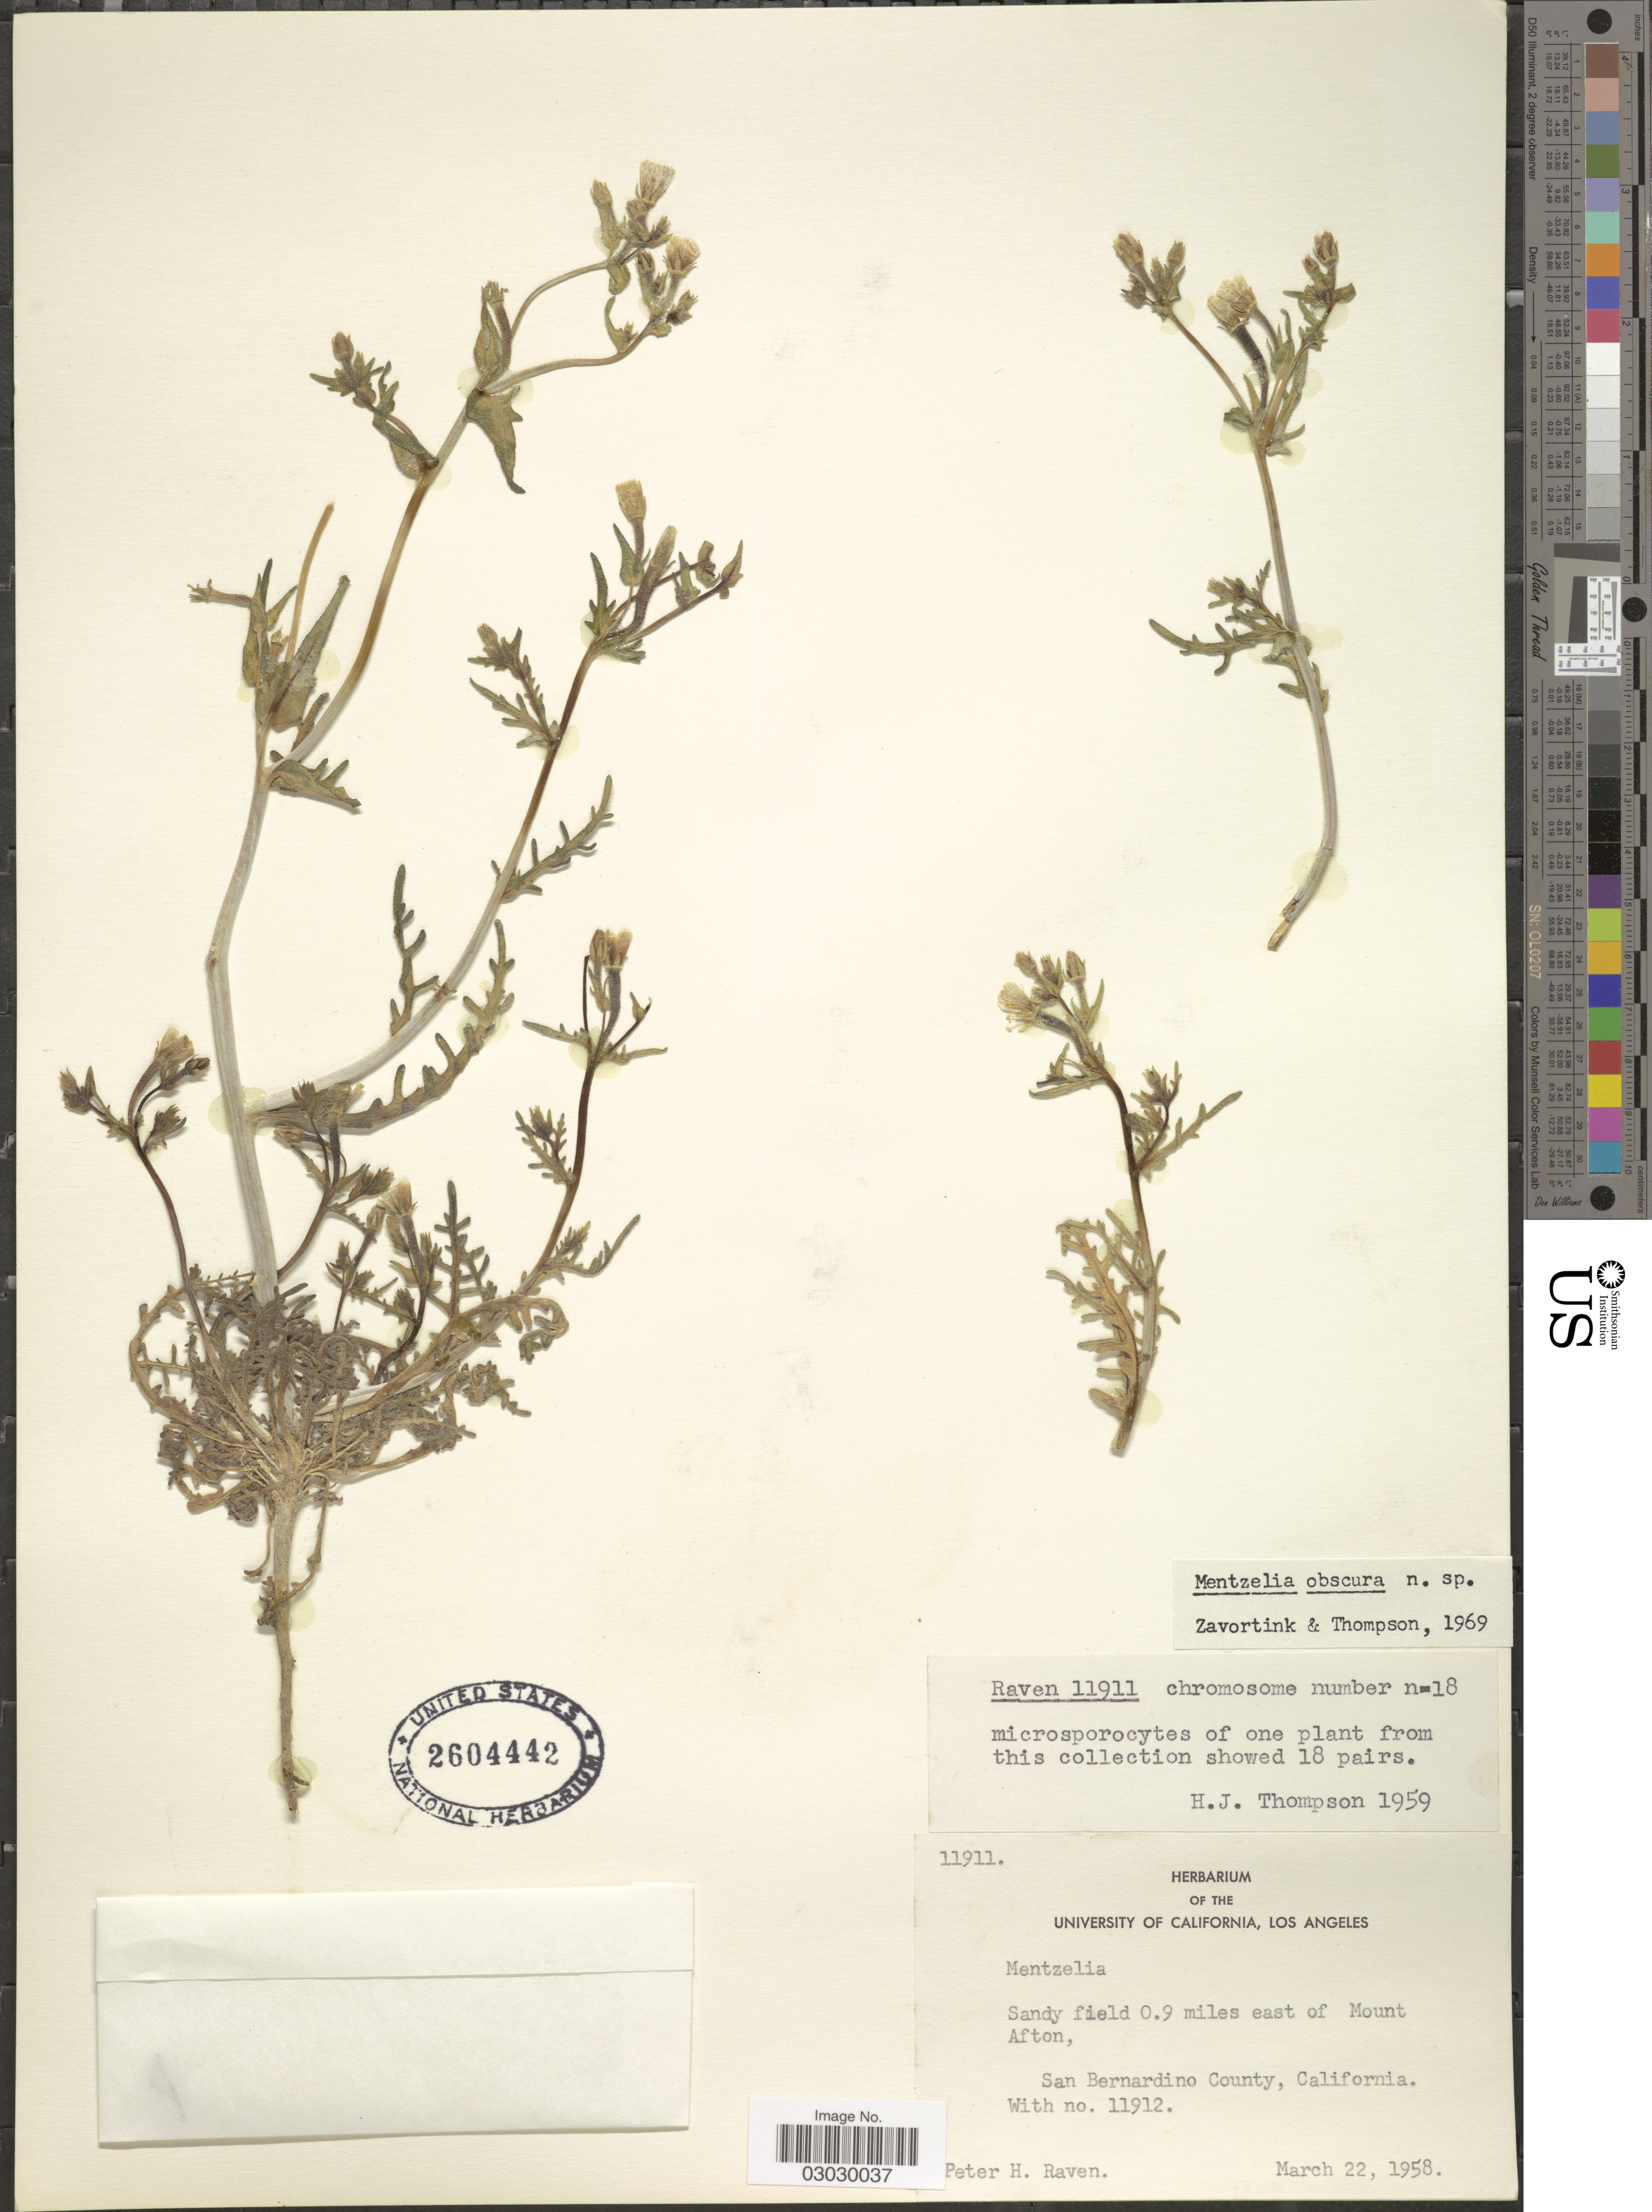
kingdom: Plantae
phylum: Tracheophyta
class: Magnoliopsida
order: Cornales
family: Loasaceae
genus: Mentzelia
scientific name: Mentzelia obscura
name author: H.J. Thomps. & J.E. Roberts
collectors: P. Raven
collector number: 11911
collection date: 1958-03-22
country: United States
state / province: California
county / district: San Bernardino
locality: Sandy field 0.9 miles east of Mount Afton, San Bernardino County.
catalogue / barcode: US 2604442